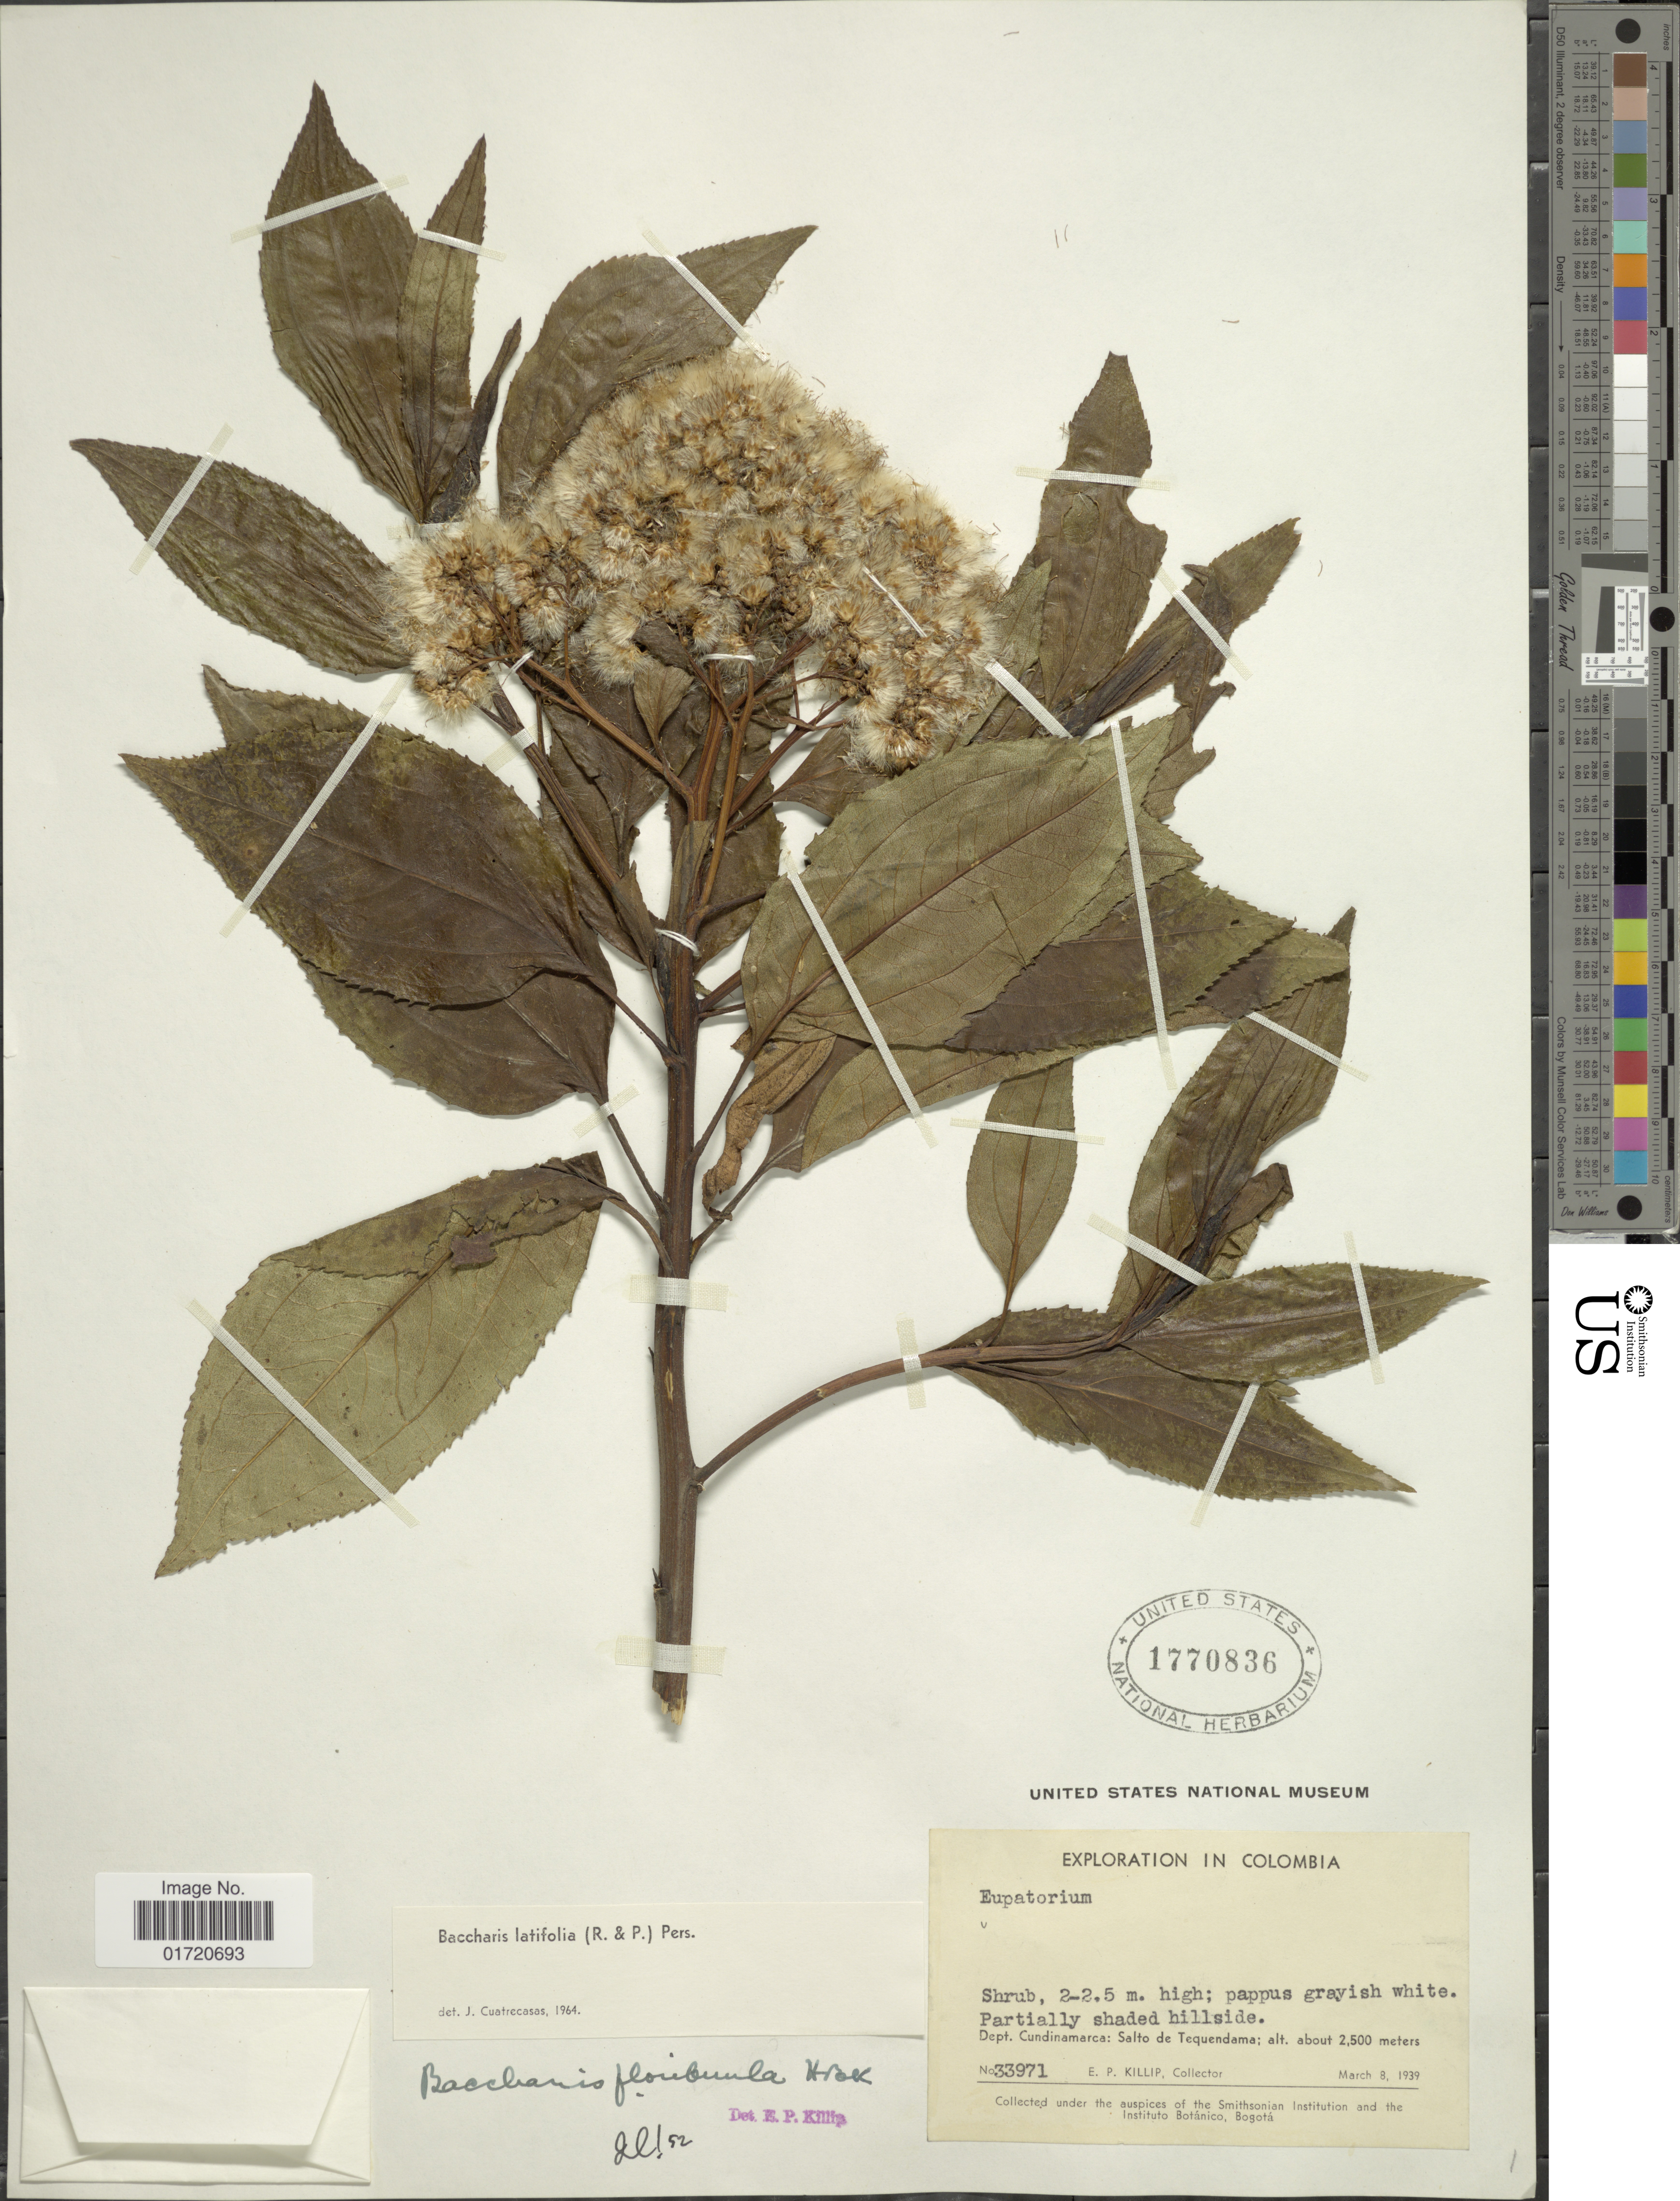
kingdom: Plantae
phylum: Tracheophyta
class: Magnoliopsida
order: Asterales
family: Asteraceae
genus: Baccharis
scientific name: Baccharis latifolia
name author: (Ruiz & Pav.) Pers.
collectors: E. P. Killip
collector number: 33971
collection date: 1939-03-08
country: Colombia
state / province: Cundinamarca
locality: Salto de Tequendama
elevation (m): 2500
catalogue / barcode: US 1770836